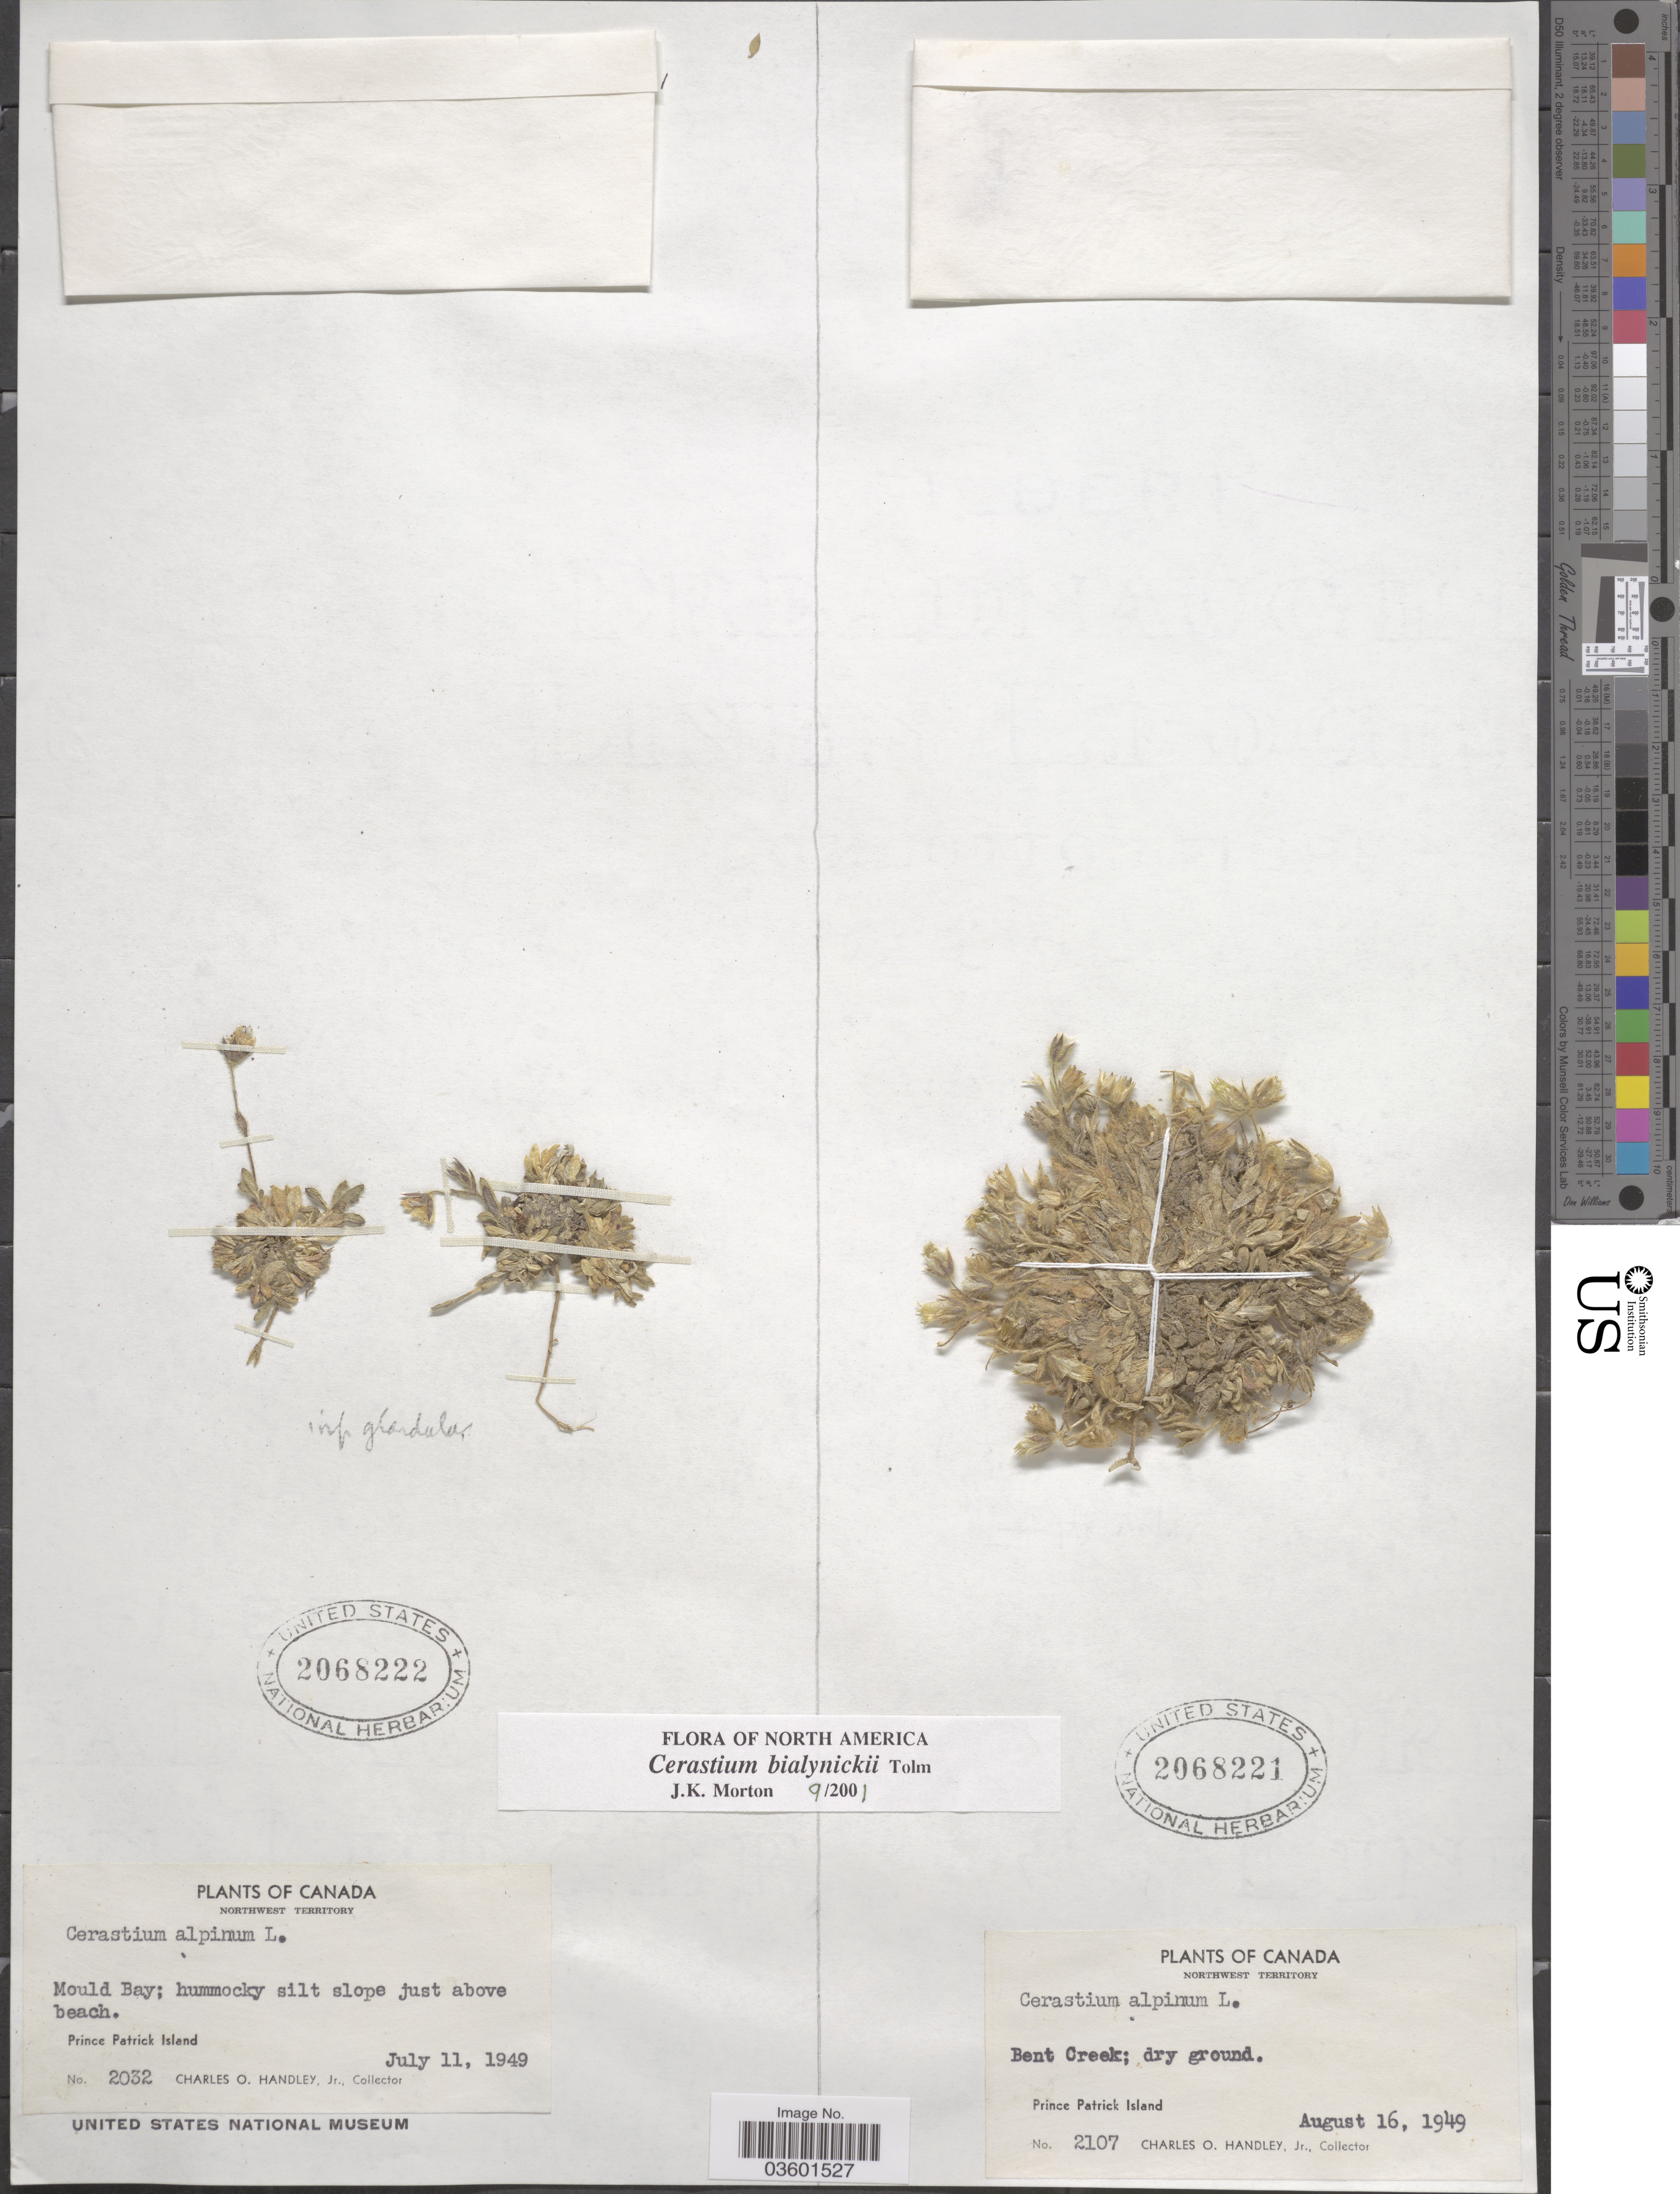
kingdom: Plantae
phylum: Tracheophyta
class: Magnoliopsida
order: Caryophyllales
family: Caryophyllaceae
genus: Cerastium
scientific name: Cerastium bialynickii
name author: Tolm.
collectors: C. Handley Jr.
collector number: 2032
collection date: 1949-07-11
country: Canada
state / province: Northwest Territories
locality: Mould Bay; hummocky silt slope just above beach. Prince Patrick Island.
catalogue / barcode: US 2068222-2